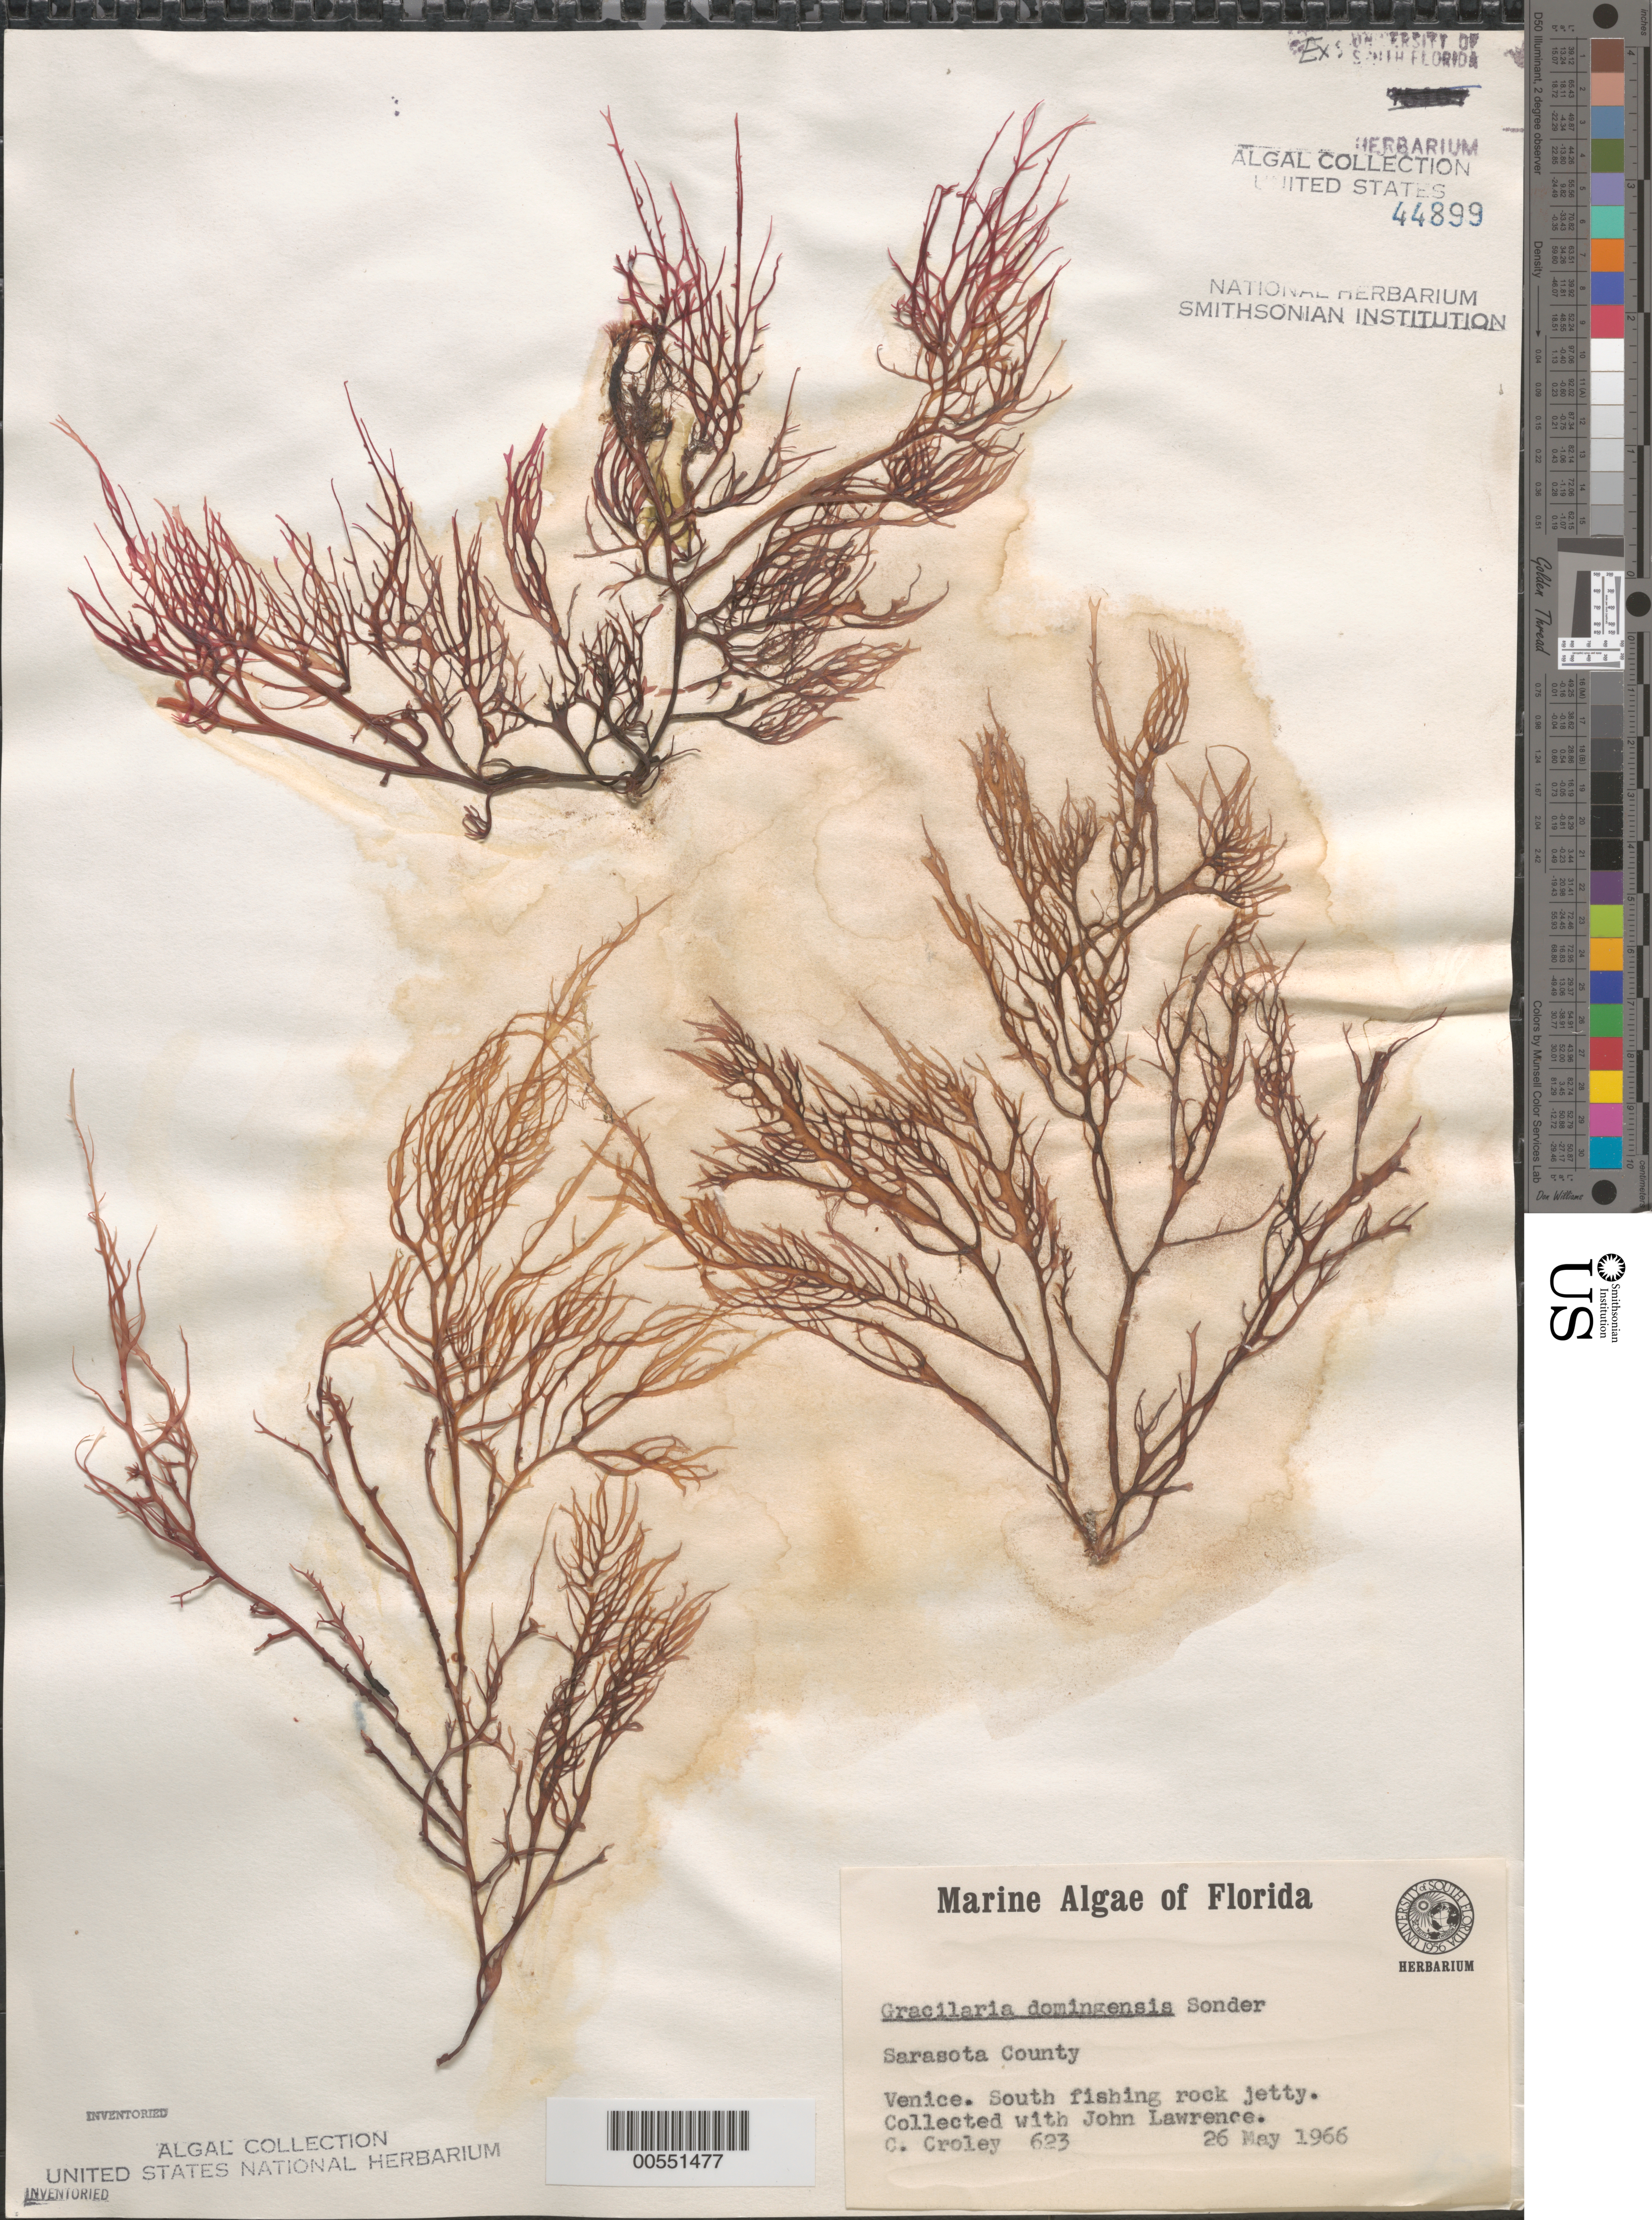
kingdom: Plantae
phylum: Rhodophyta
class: Florideophyceae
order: Gracilariales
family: Gracilariaceae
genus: Gracilaria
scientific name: Gracilaria domingensis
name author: (Kütz.) O.G. Sond. in Dickie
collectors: F. C. Croley & J. Lawrence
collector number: FCC 623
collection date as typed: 26 May 1966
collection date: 1966-05-26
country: United States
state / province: Florida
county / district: Sarasota County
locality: Venice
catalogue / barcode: US 44899